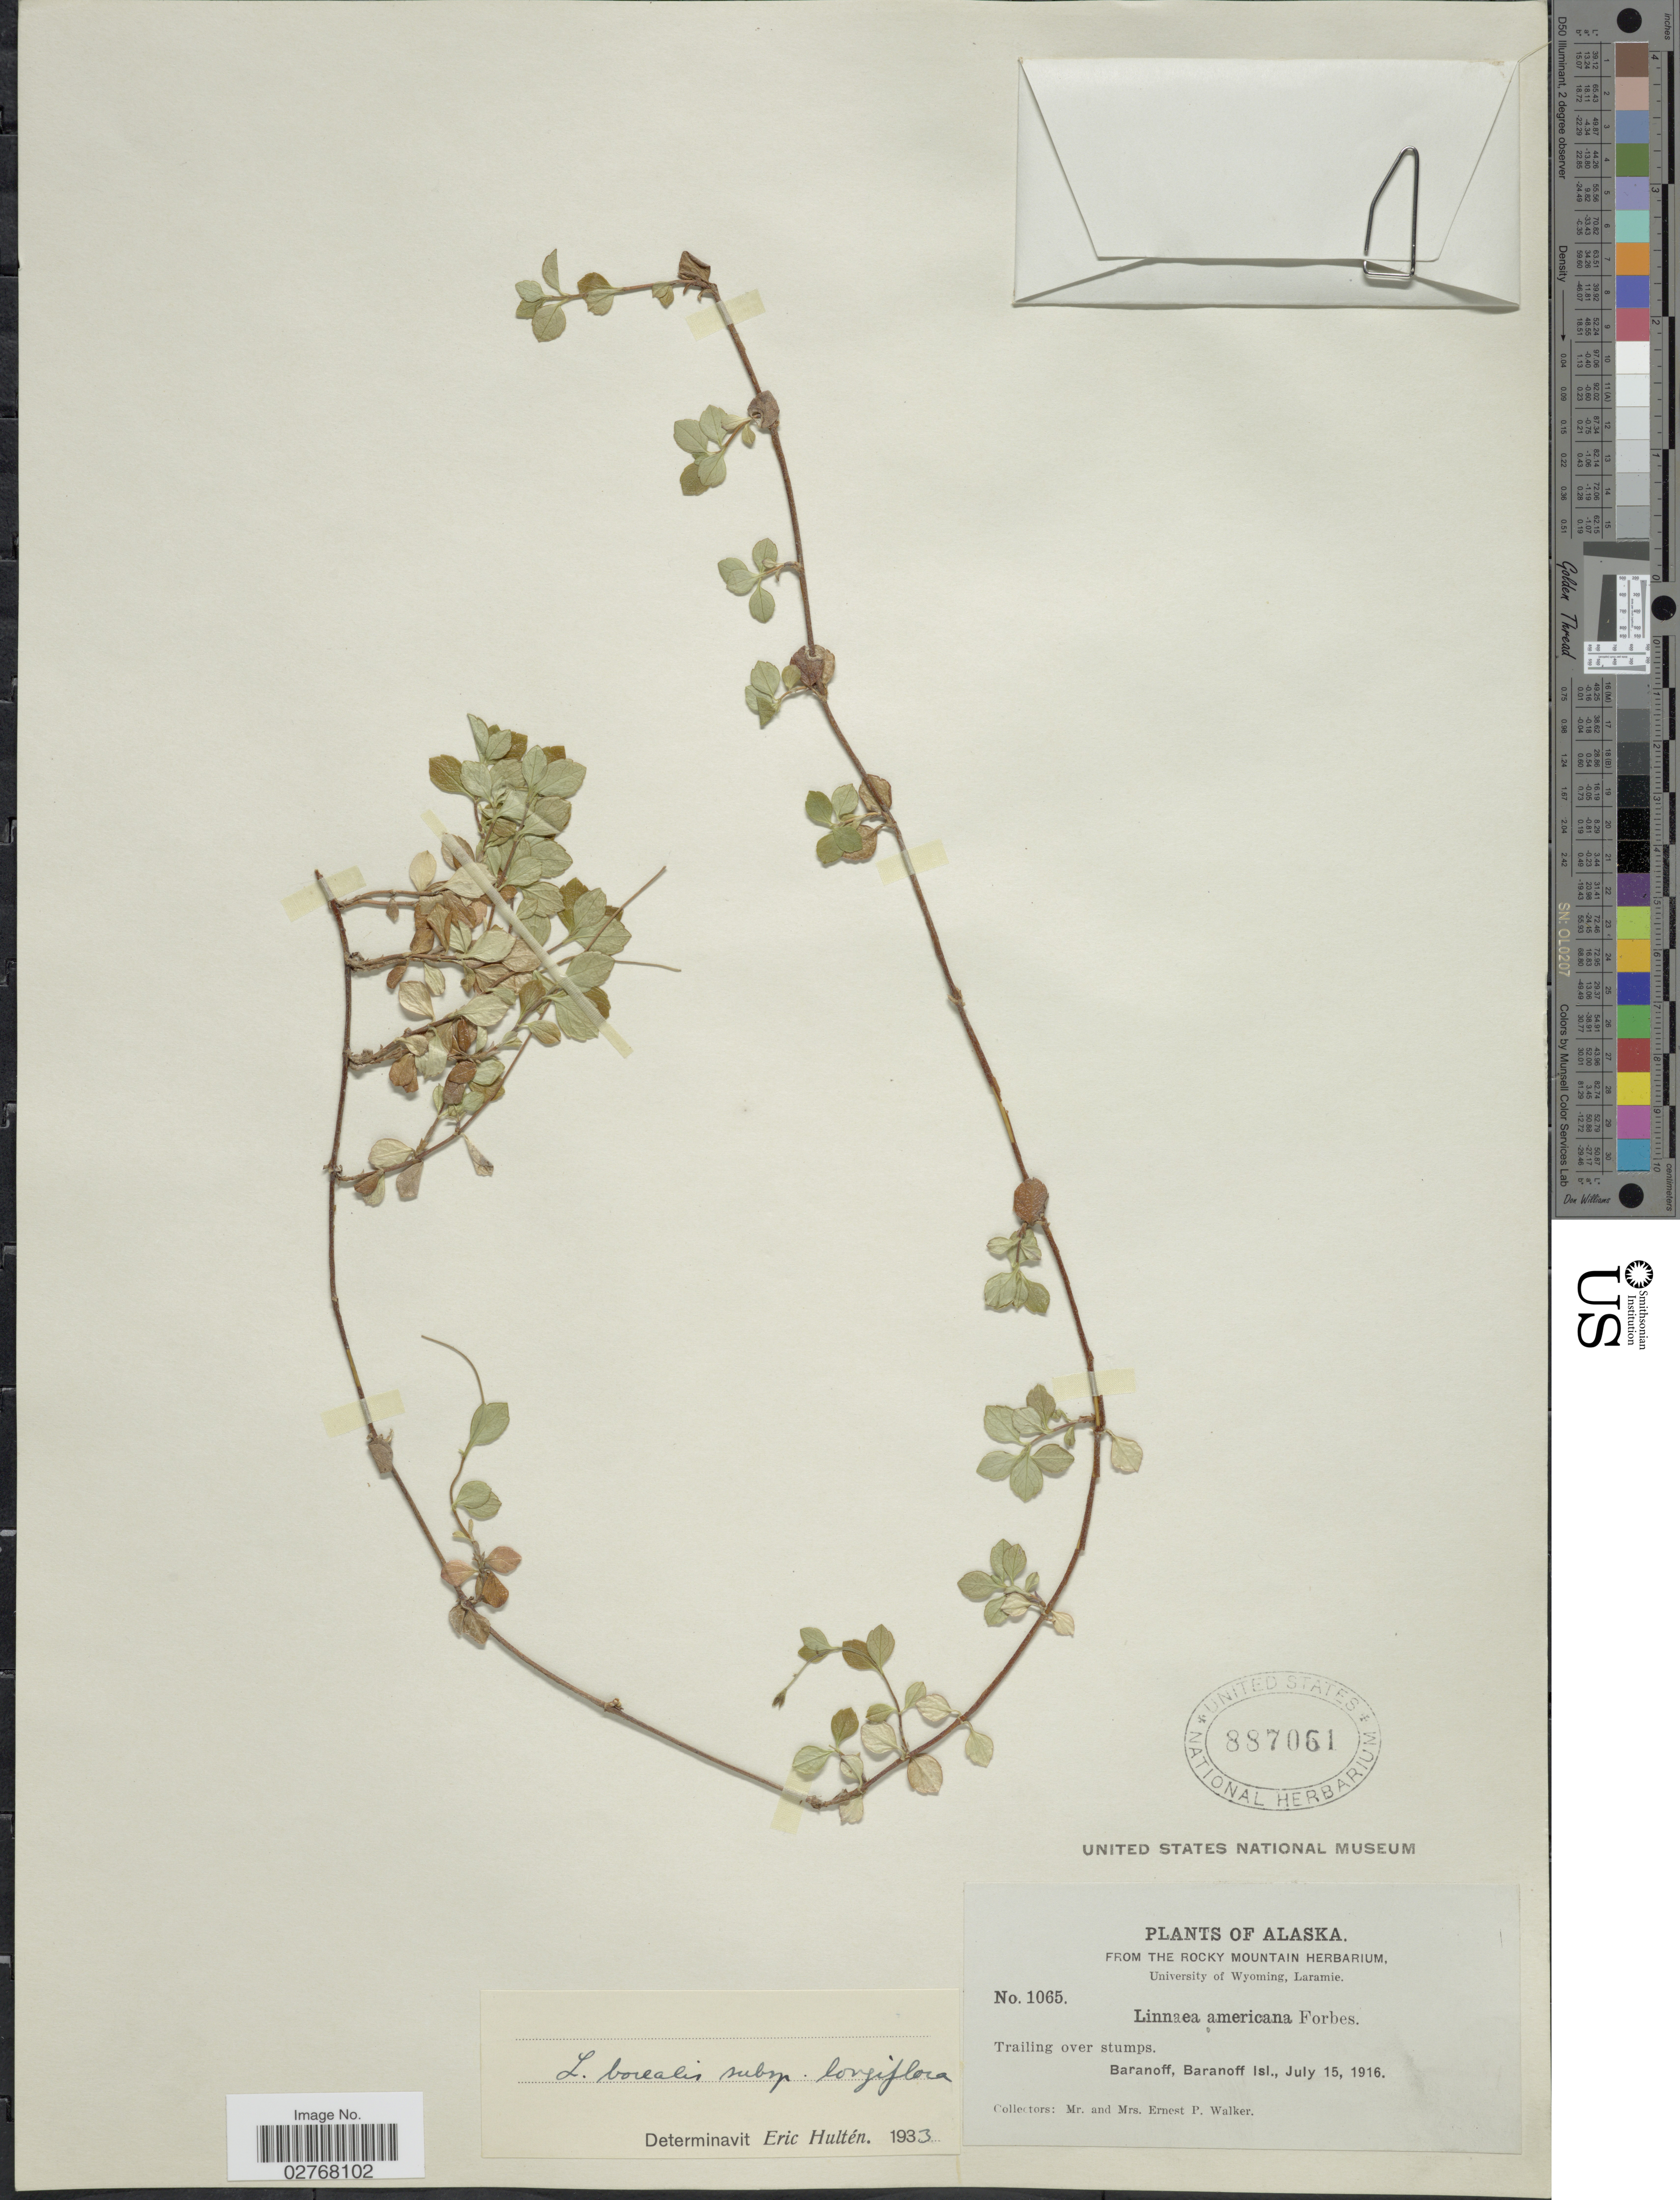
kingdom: Plantae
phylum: Tracheophyta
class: Magnoliopsida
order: Dipsacales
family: Caprifoliaceae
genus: Linnaea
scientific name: Linnaea borealis subsp. longiflora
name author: (Torr.) Piper & Beattie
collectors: E. P. Walker & E. Walker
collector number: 1065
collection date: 1916-07-15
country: United States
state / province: Alaska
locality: Baranoff, Baranoff Isl.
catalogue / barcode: US 887061